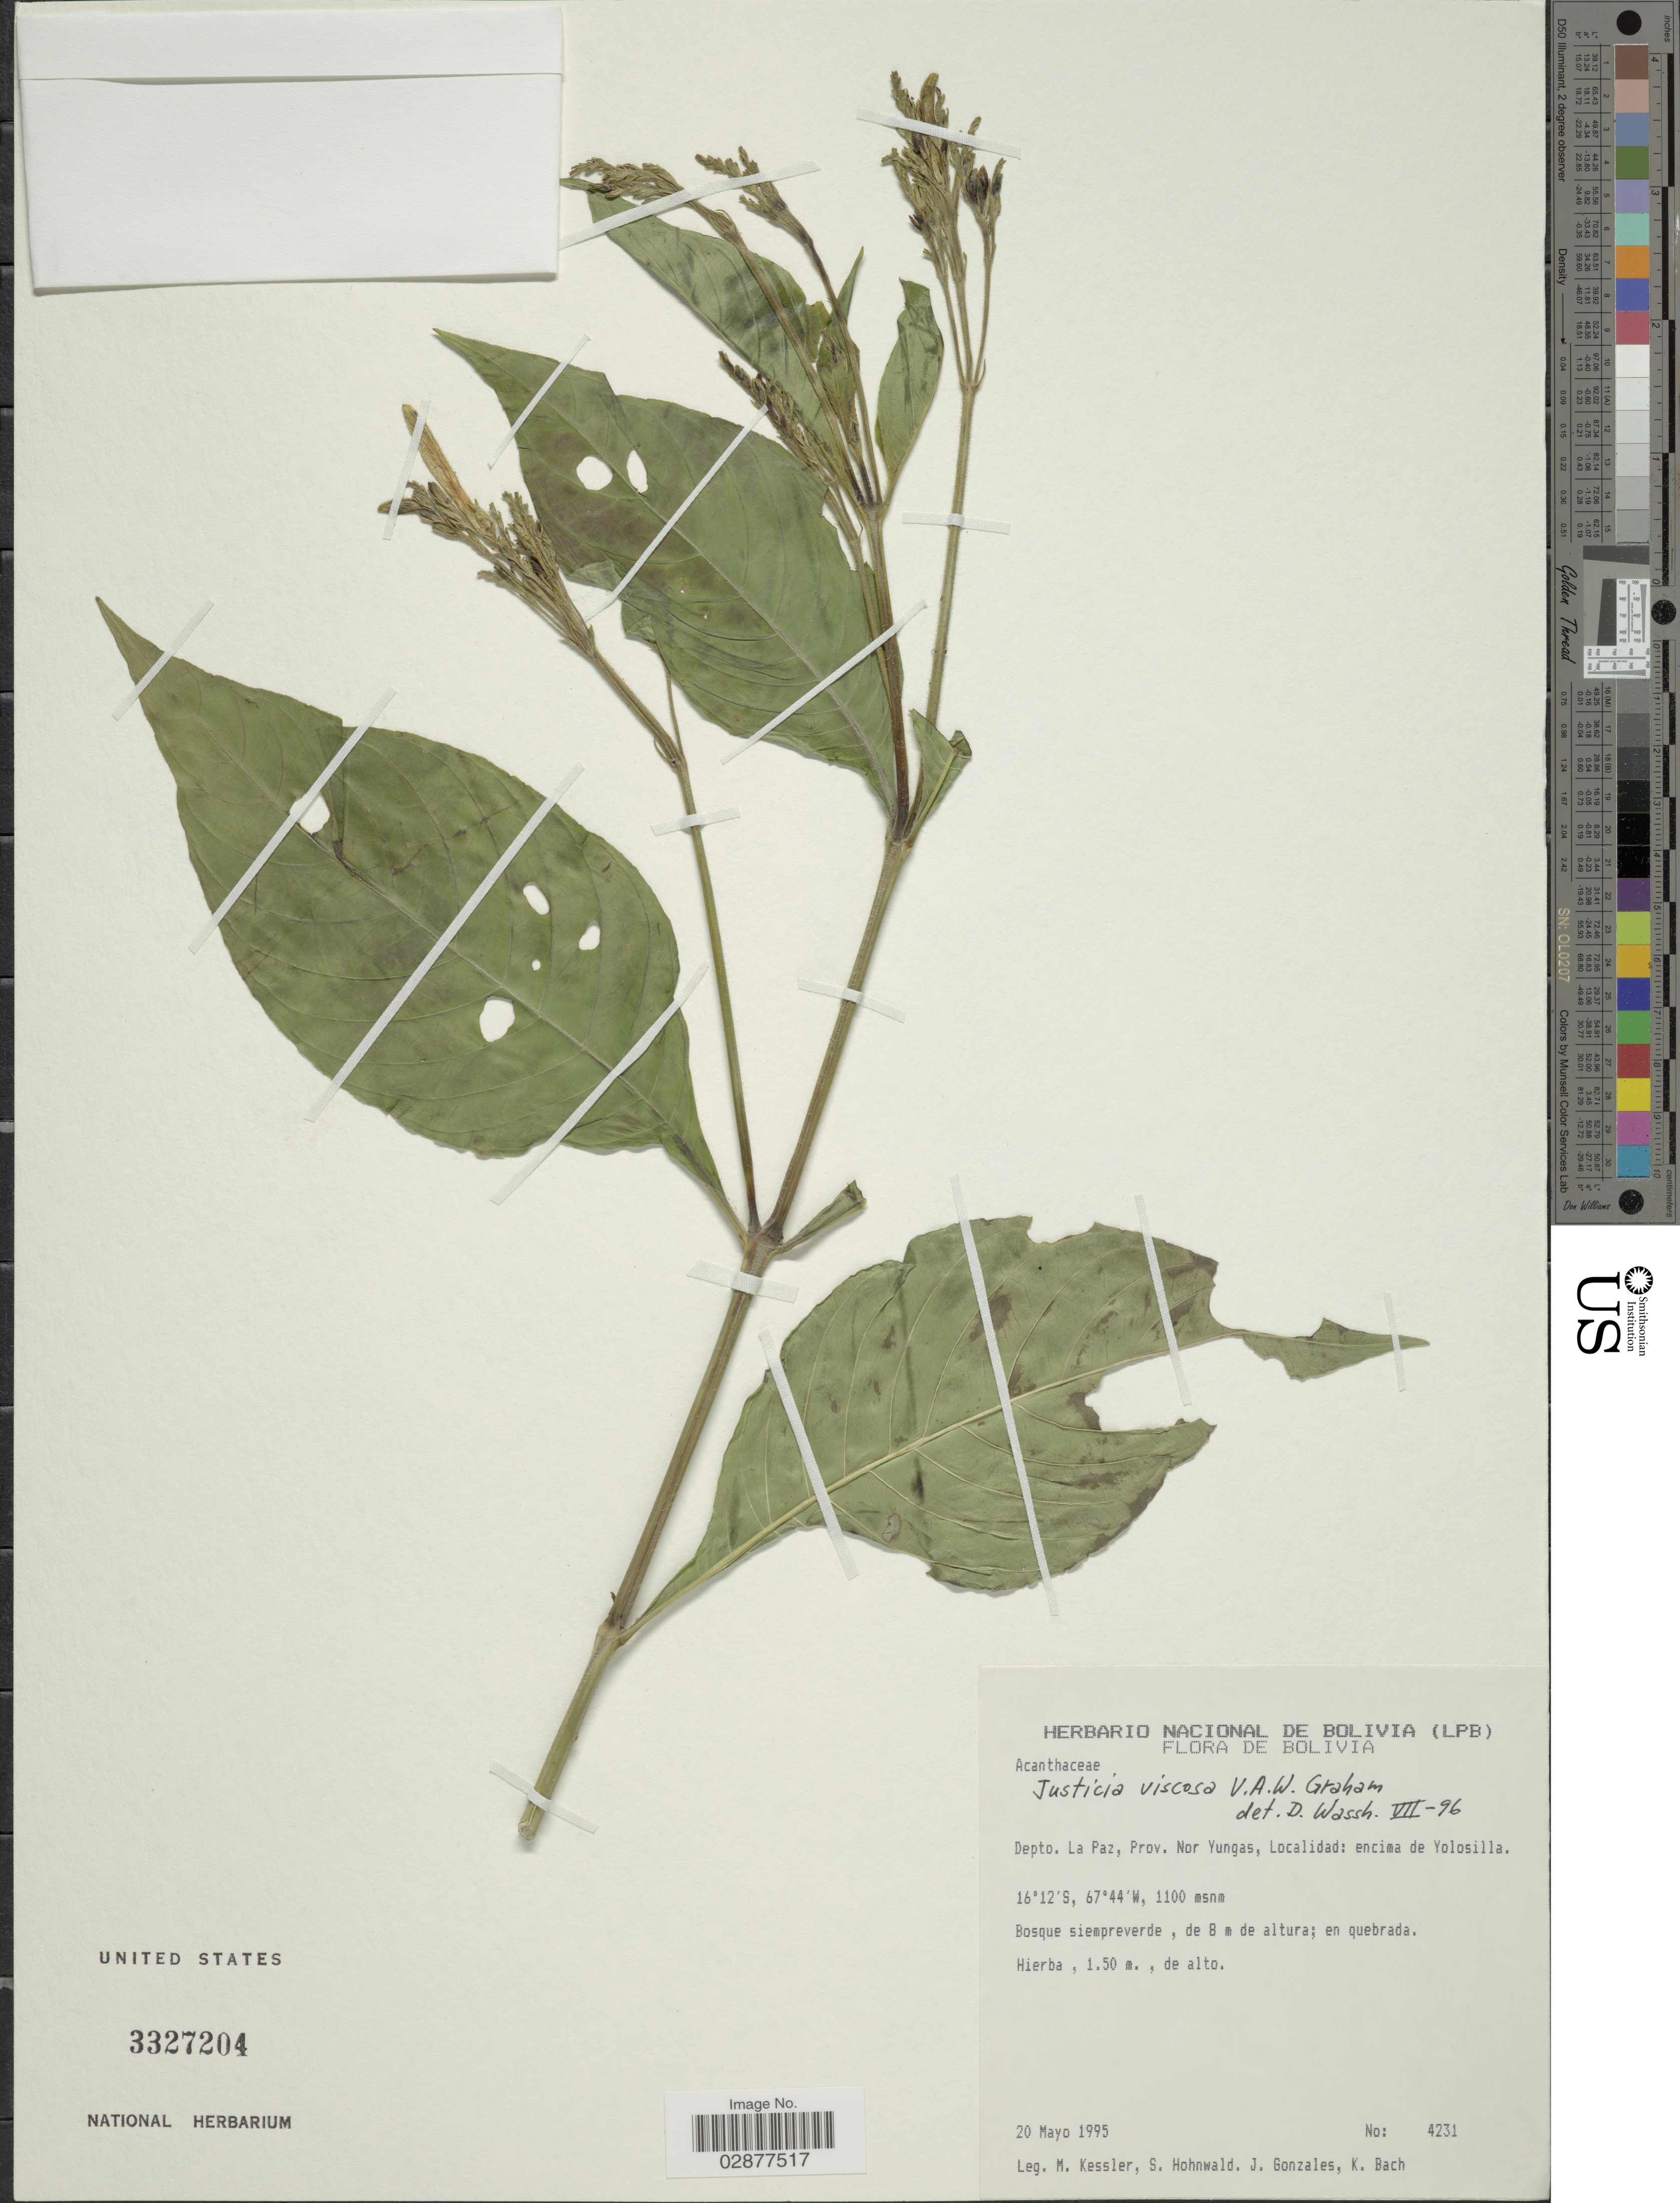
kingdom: Plantae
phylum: Tracheophyta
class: Magnoliopsida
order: Lamiales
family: Acanthaceae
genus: Justicia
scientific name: Justicia boliviensis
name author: (Bremek.) V.A.W. Graham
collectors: M. Kessler, S. Hohnwald, J. Gonzales & K. Bach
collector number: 4231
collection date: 1995-05-20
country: Bolivia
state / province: La Paz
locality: Depto. La Paz, Prov. Nor Yungas, encima de Yolosilla.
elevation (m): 1100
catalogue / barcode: US 3327204